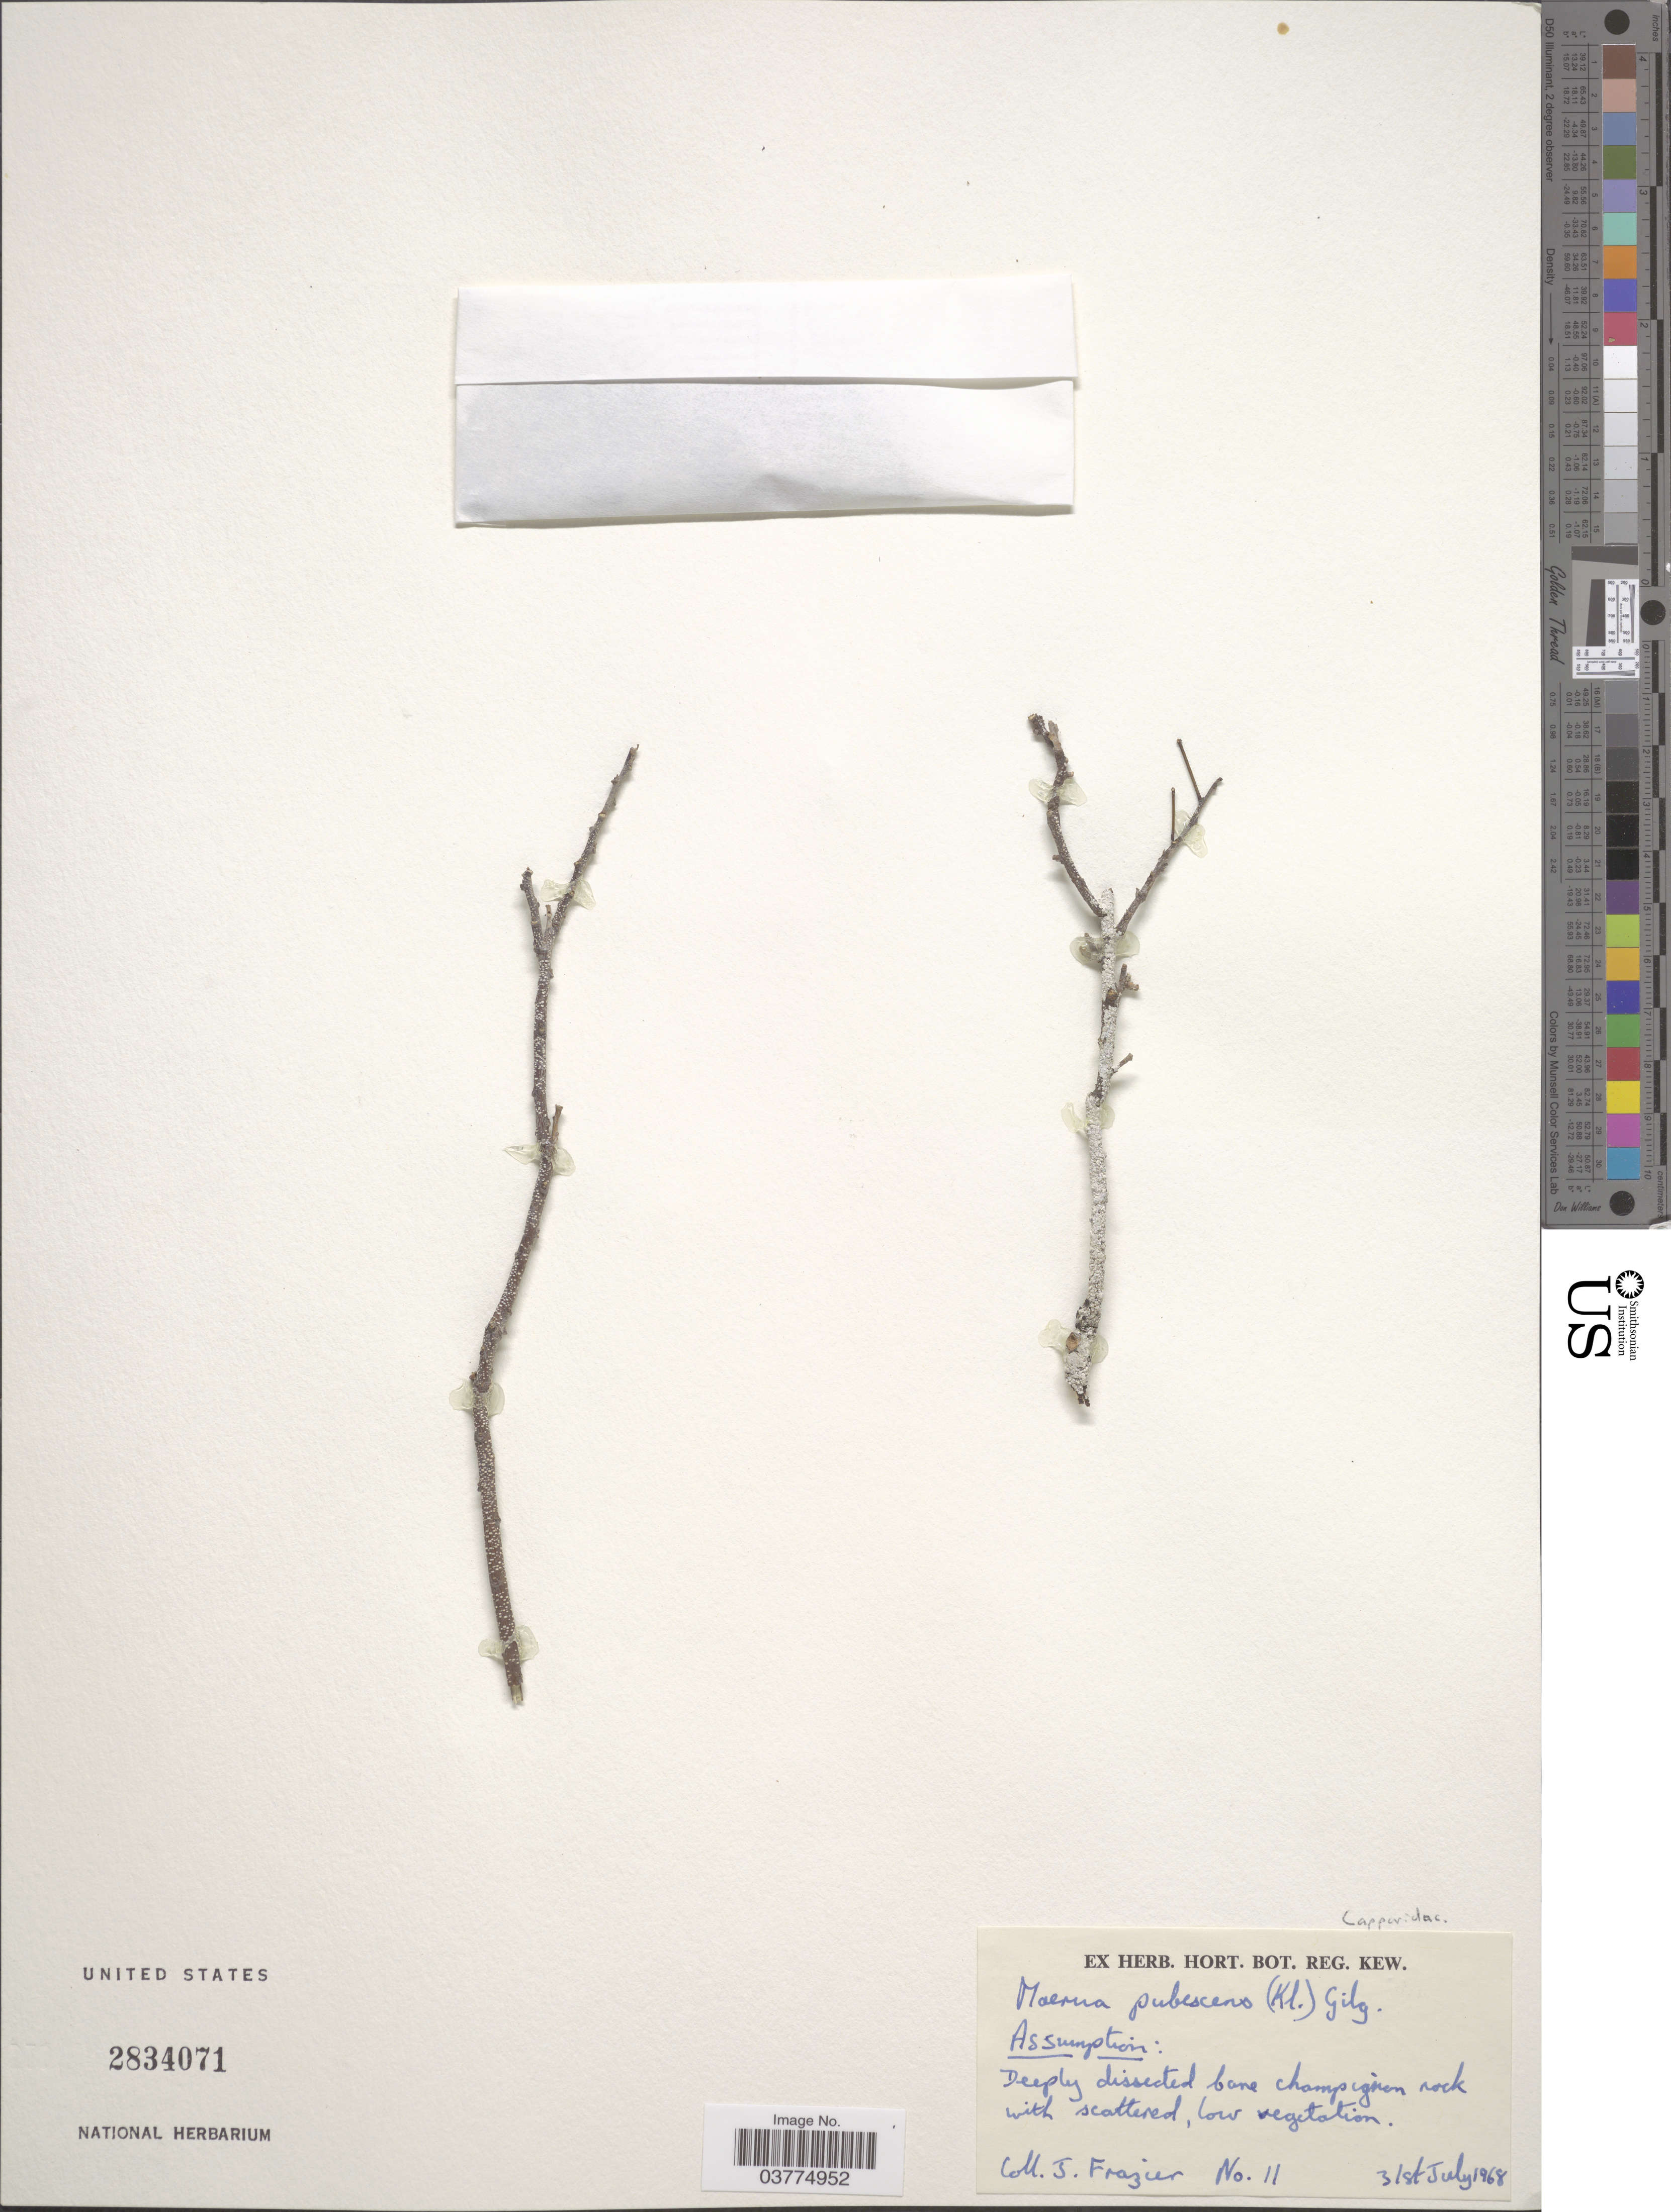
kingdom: Plantae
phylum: Tracheophyta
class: Magnoliopsida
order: Brassicales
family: Capparaceae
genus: Maerua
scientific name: Maerua pubescens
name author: K. Müller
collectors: J. Frazier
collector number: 11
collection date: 1968-07-31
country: Seychelles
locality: Assumption.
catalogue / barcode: US 2834071